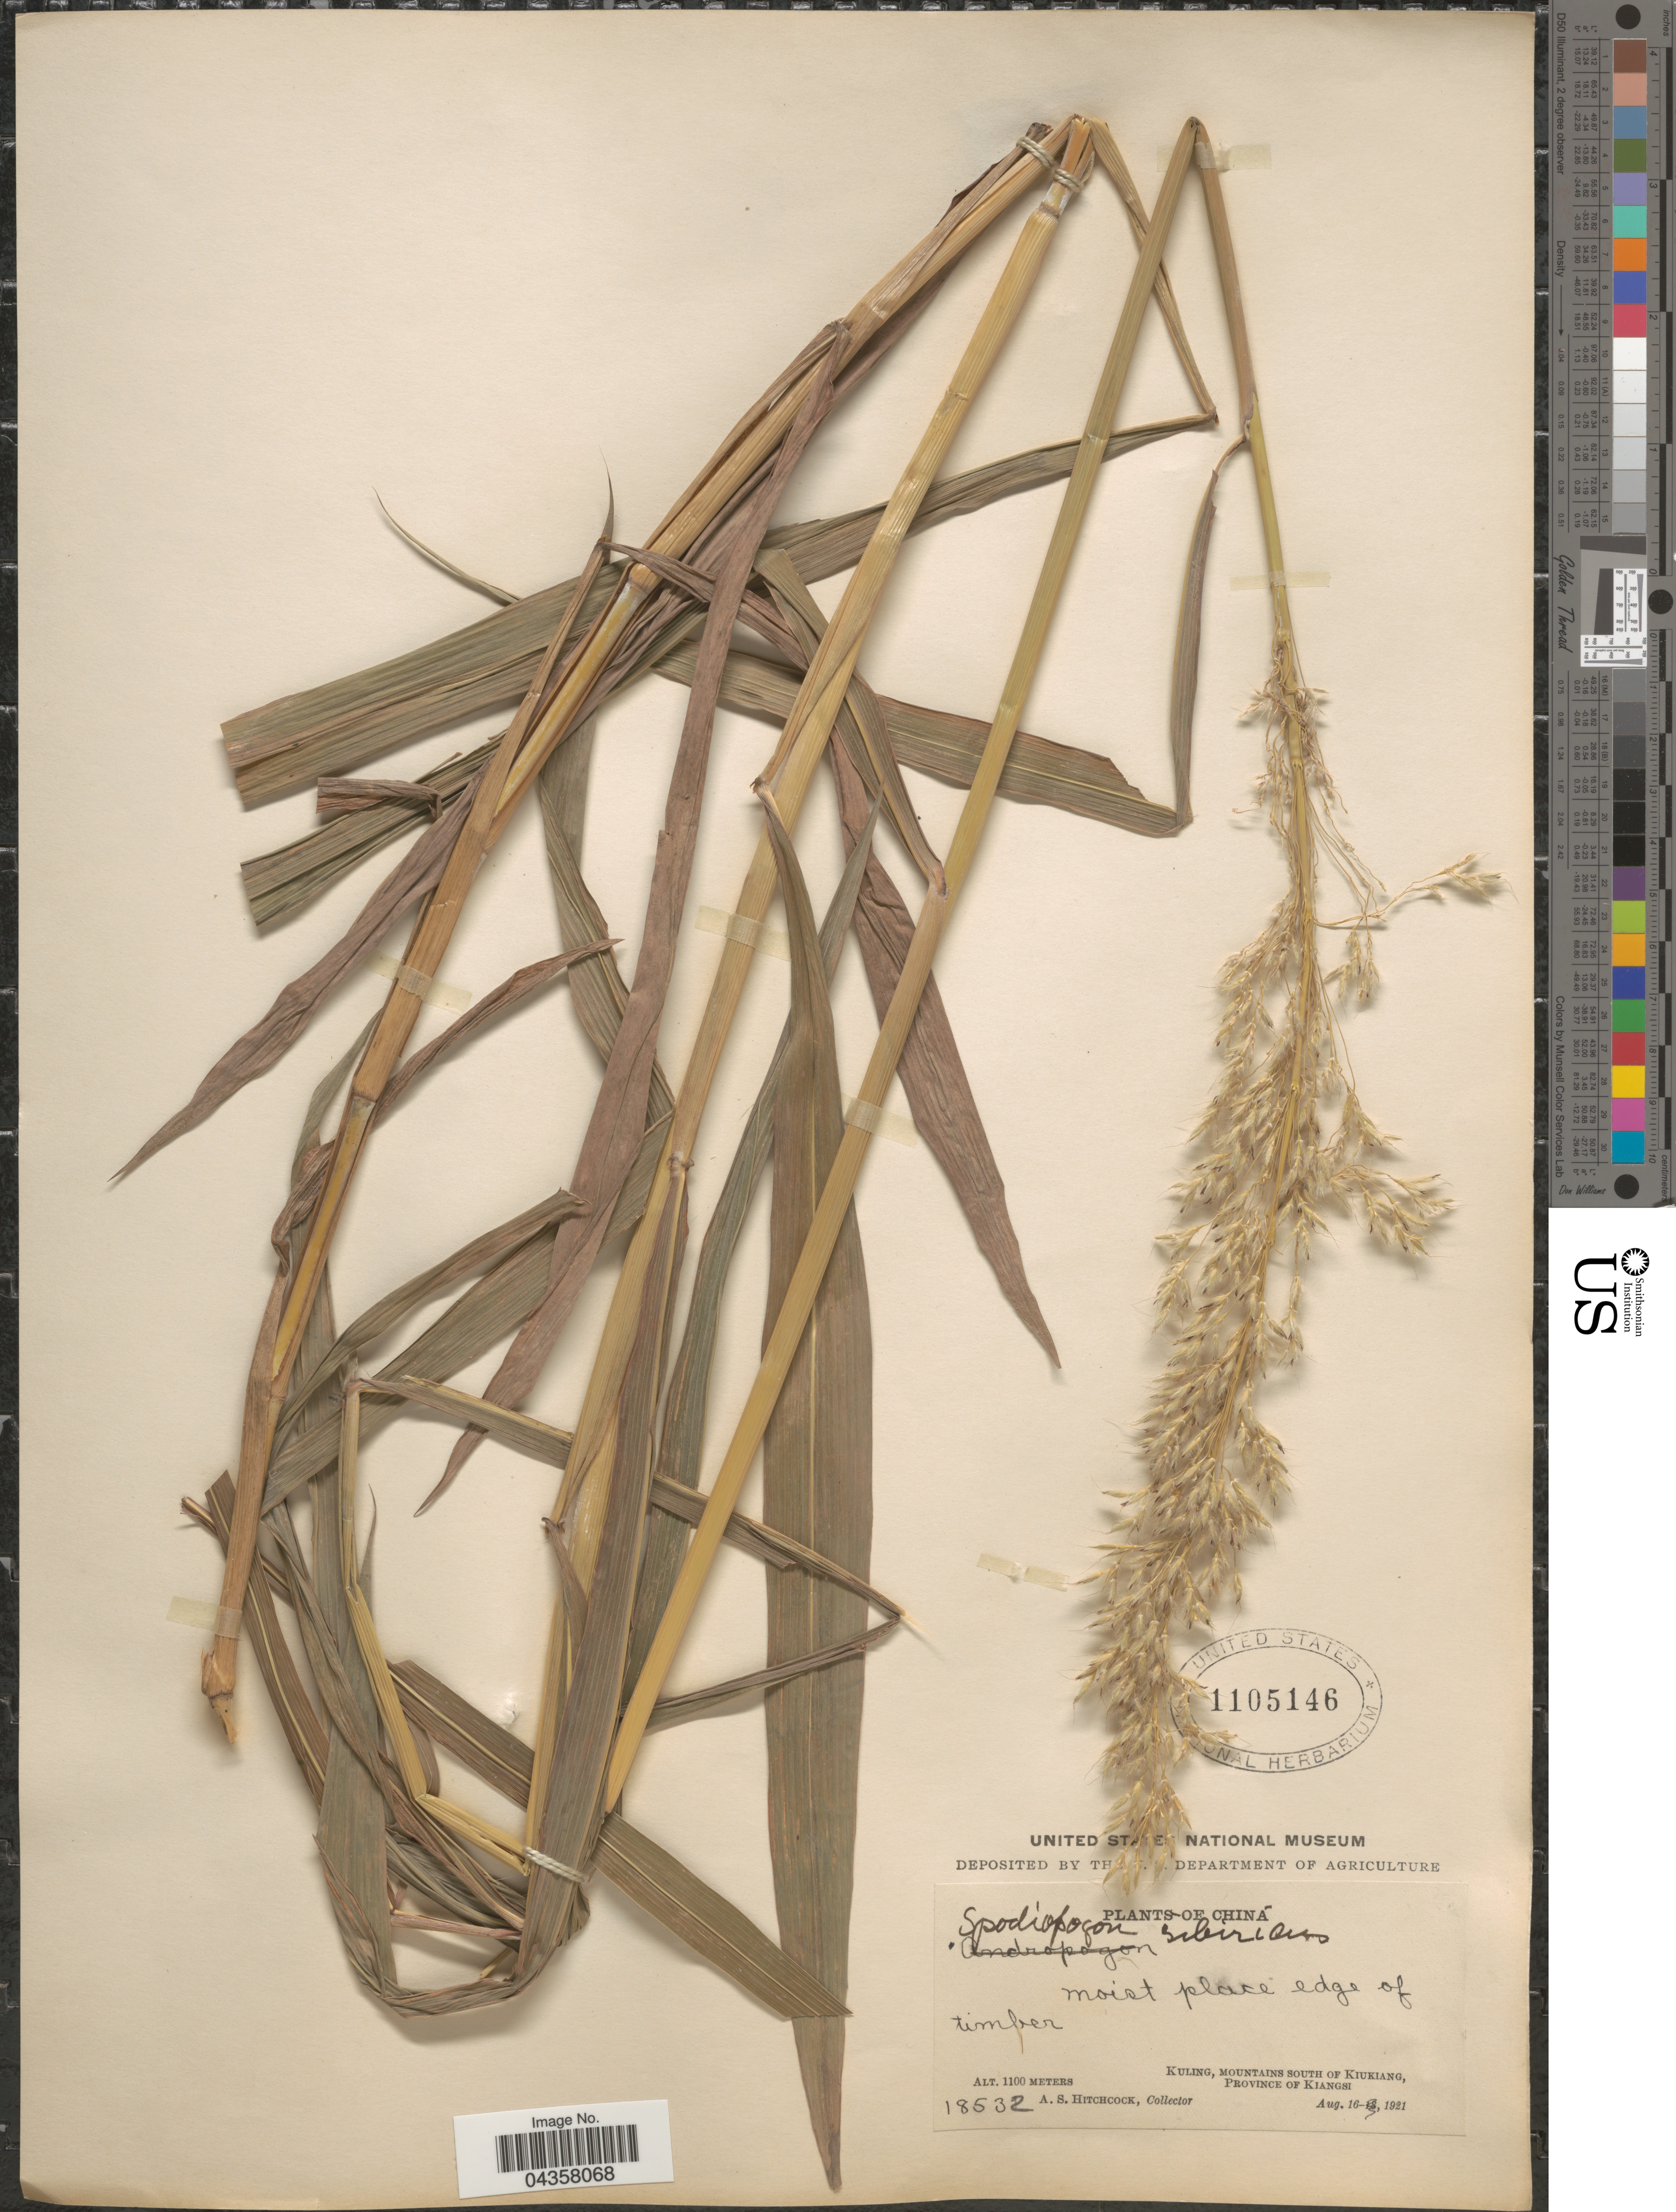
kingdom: Plantae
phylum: Tracheophyta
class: Liliopsida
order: Poales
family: Poaceae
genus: Spodiopogon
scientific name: Spodiopogon sibiricus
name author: Trin.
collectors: A. S. Hitchcock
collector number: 18532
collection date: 1921-08-16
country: China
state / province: Jiangxi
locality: Kuling, mountains south of Kiukiang, Province of Kiangsi.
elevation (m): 1100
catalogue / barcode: US 1105146